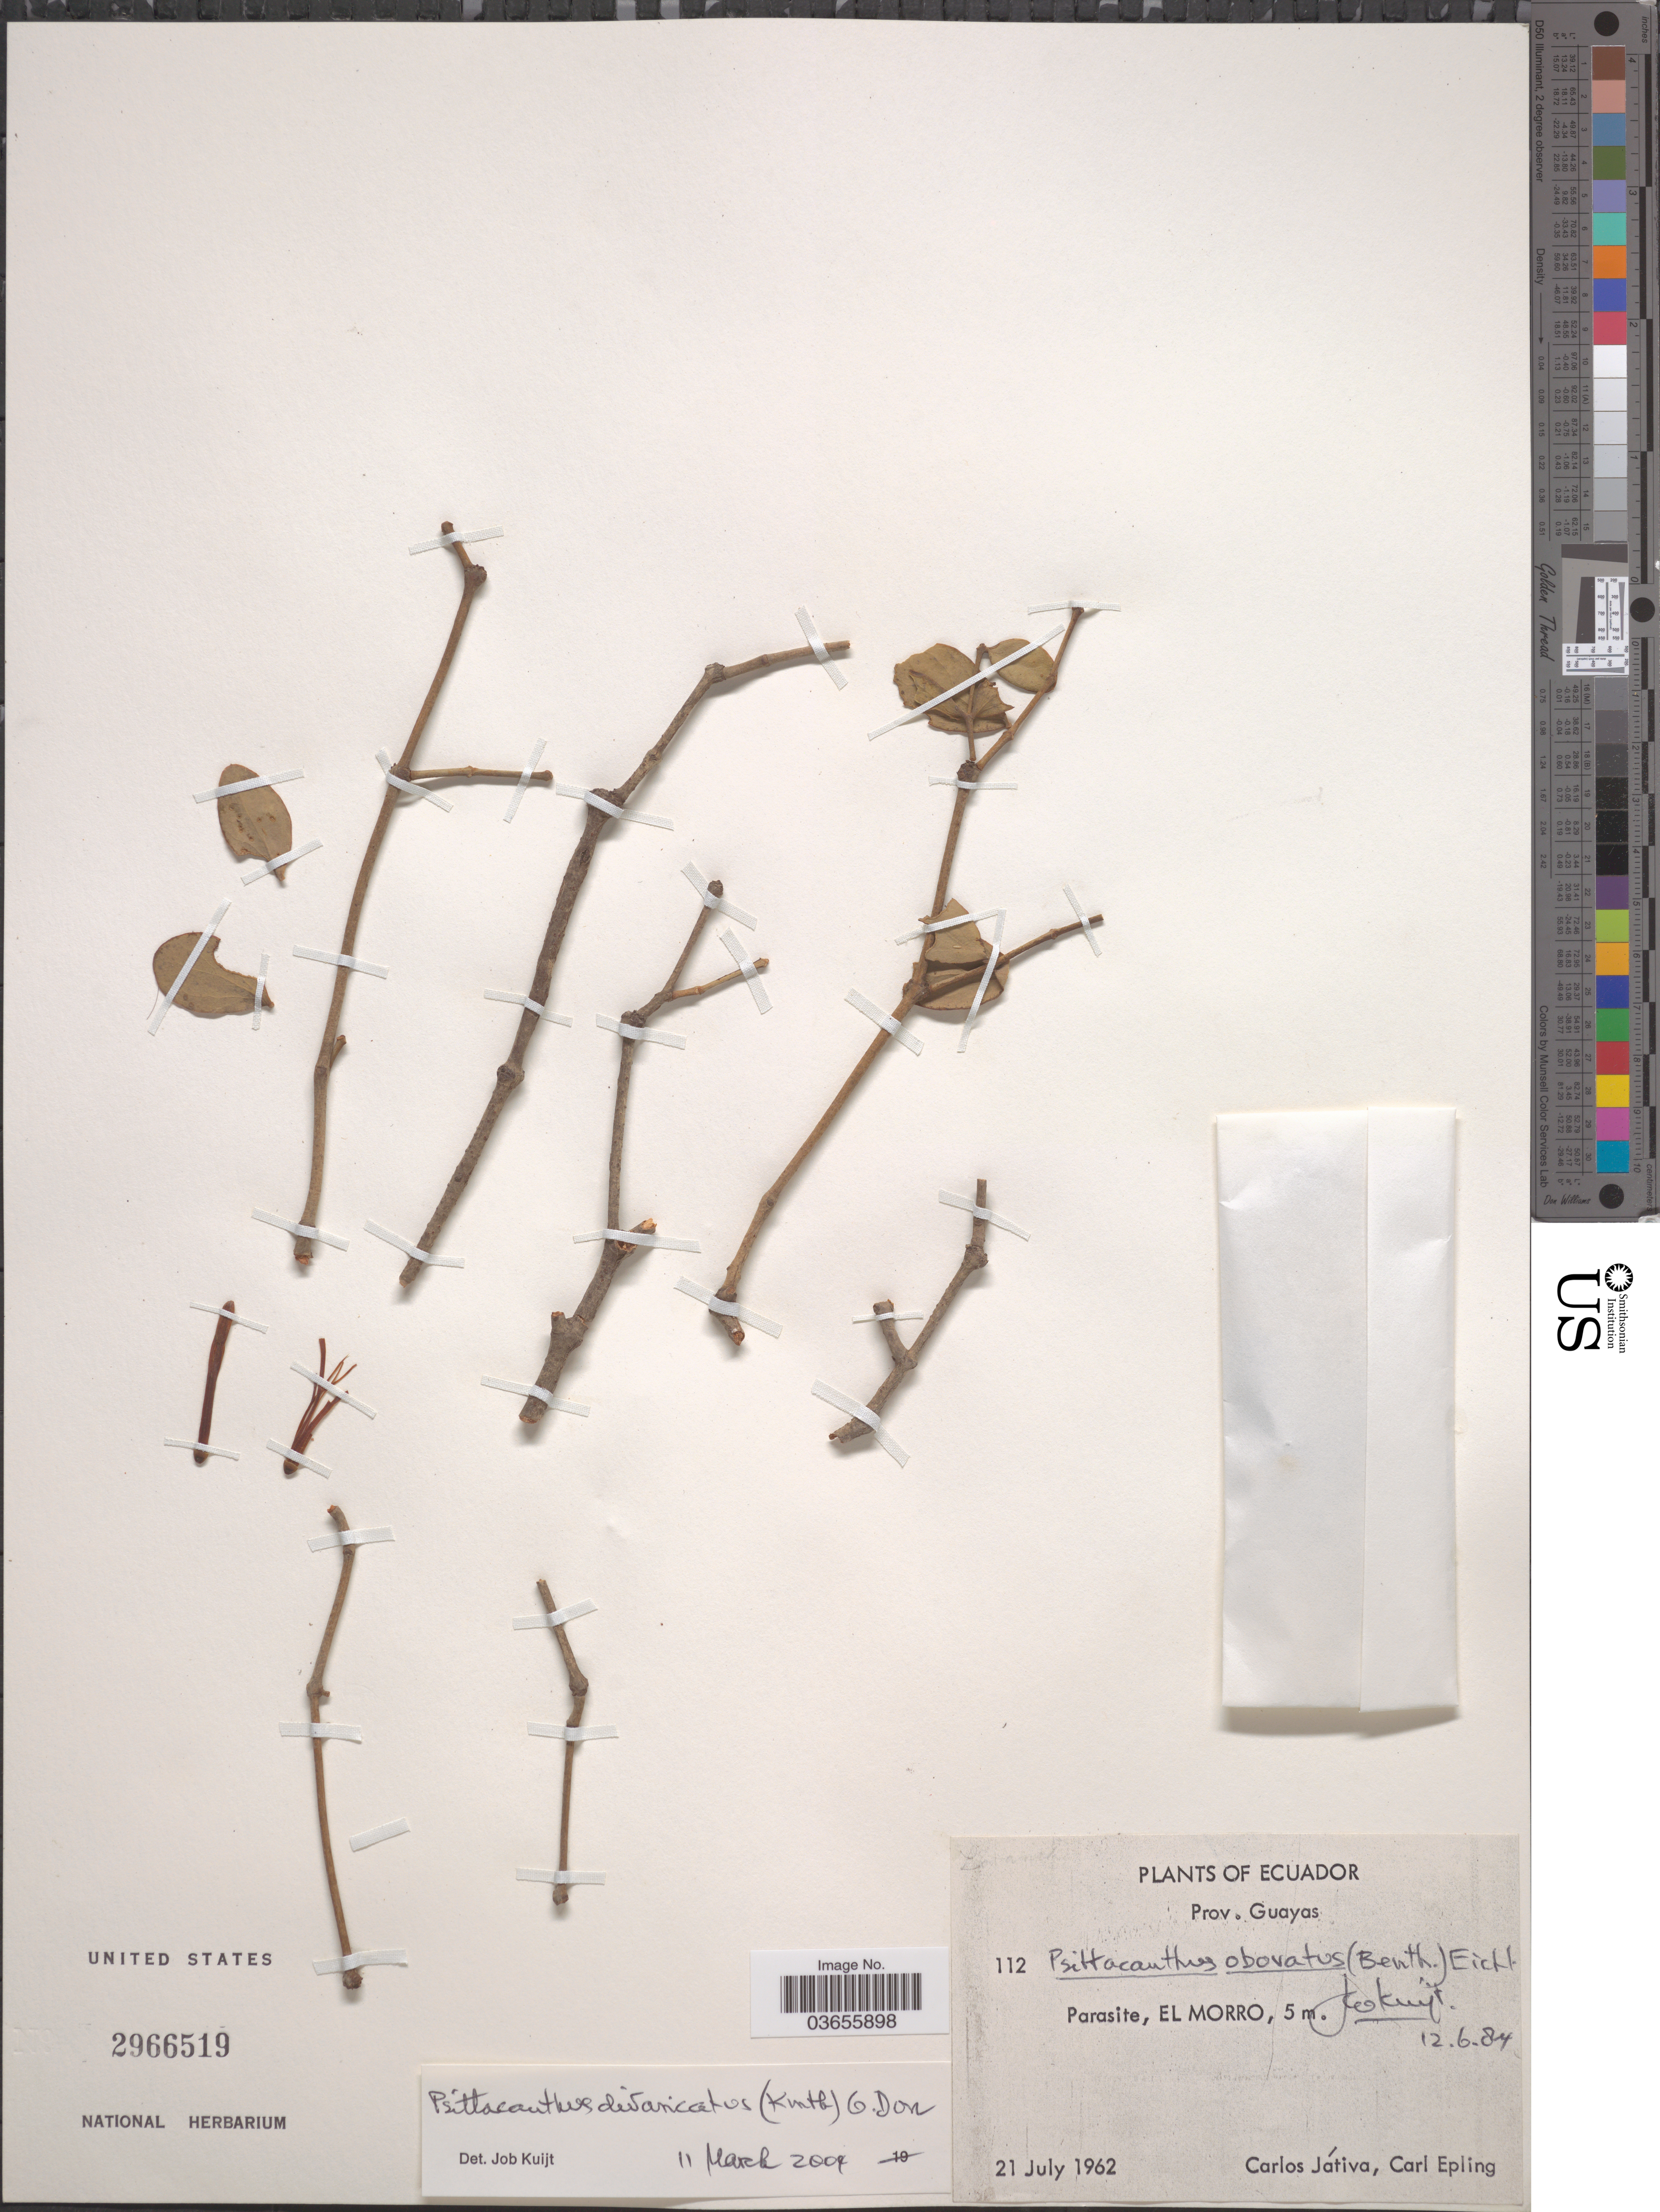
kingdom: Plantae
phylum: Tracheophyta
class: Magnoliopsida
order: Santalales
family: Loranthaceae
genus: Psittacanthus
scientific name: Psittacanthus divaricatus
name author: (Kunth) G. Don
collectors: C. D. Játiva & C. C. Epling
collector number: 112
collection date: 1962-07-21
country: Ecuador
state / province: Guayas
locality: Parasite, El Morro, 5 m.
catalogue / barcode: US 2966519